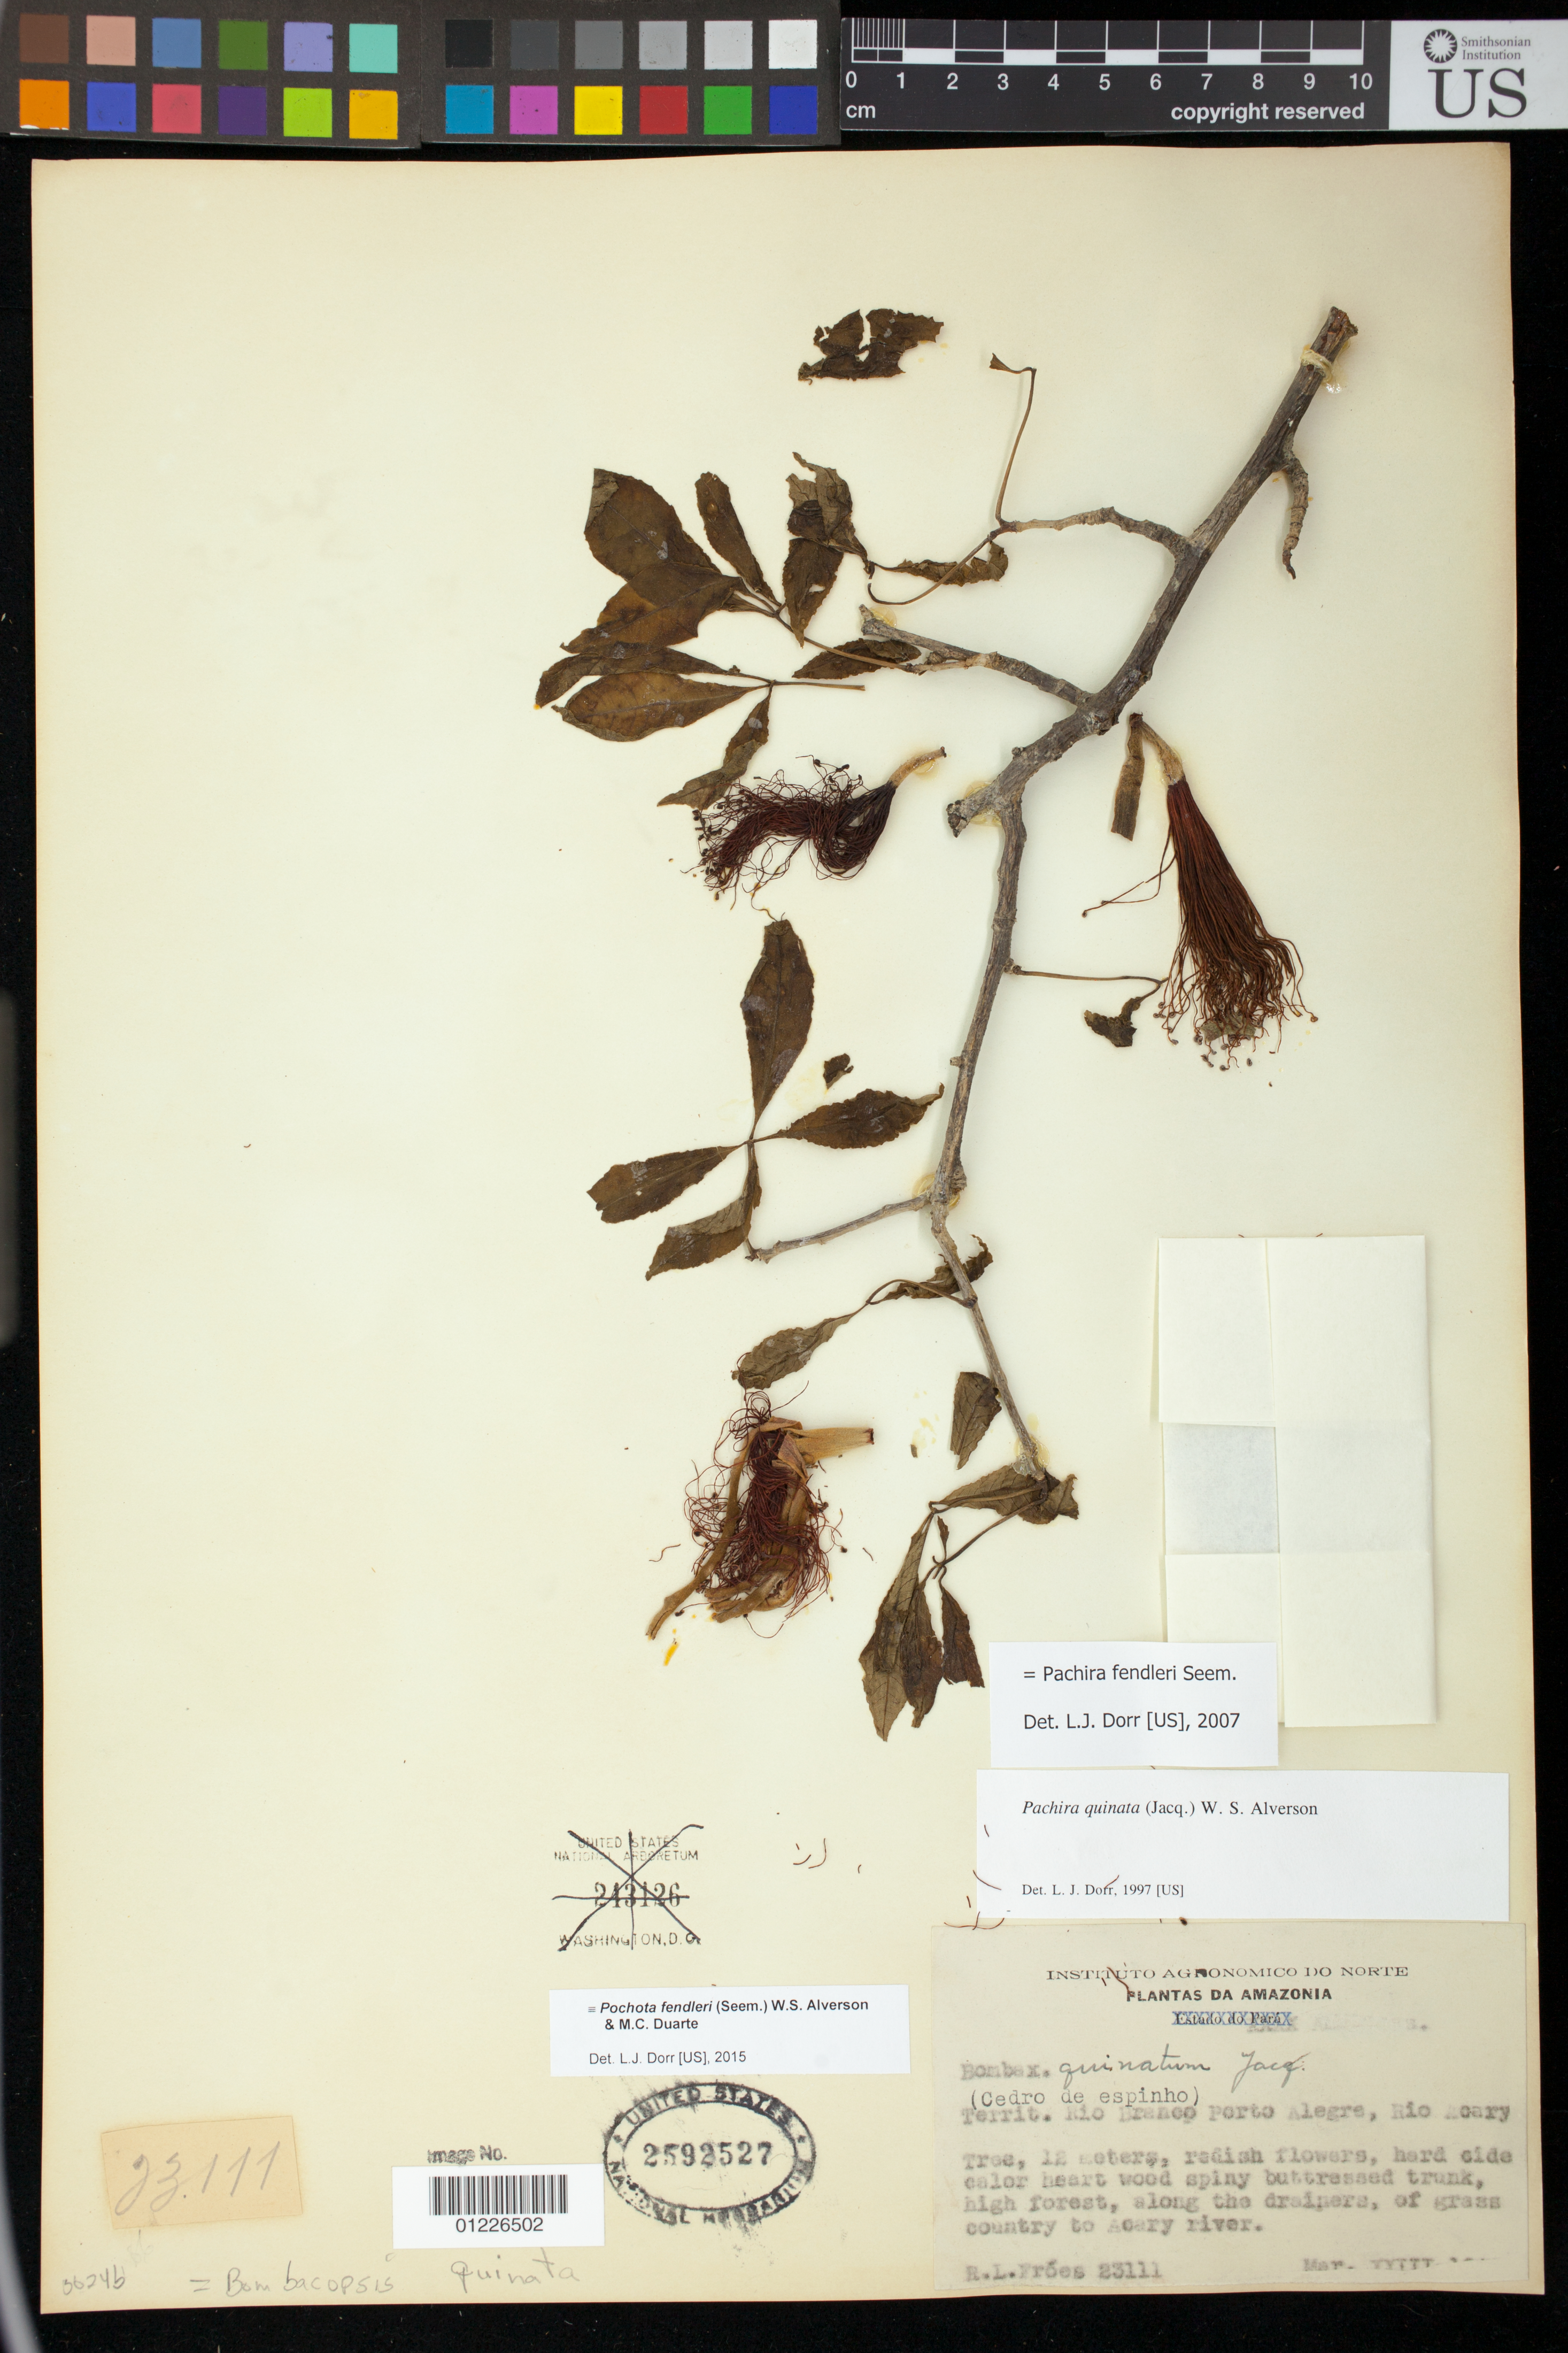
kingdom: Plantae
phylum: Tracheophyta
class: Magnoliopsida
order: Malvales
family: Malvaceae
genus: Herissantia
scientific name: Herissantia nemoralis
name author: (A. St.-Hil. et al.) Brizicky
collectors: A. Krapovickas, J. F. M. Valls, C. Simpson & G. Silva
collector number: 40188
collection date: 1985-05-28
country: Brazil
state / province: Mato Grosso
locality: Mun. Caceres. 12 km W de BR-174 (camino de Porto Esperidiao a Santa Rita y Casalvasco).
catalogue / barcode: US 3064209